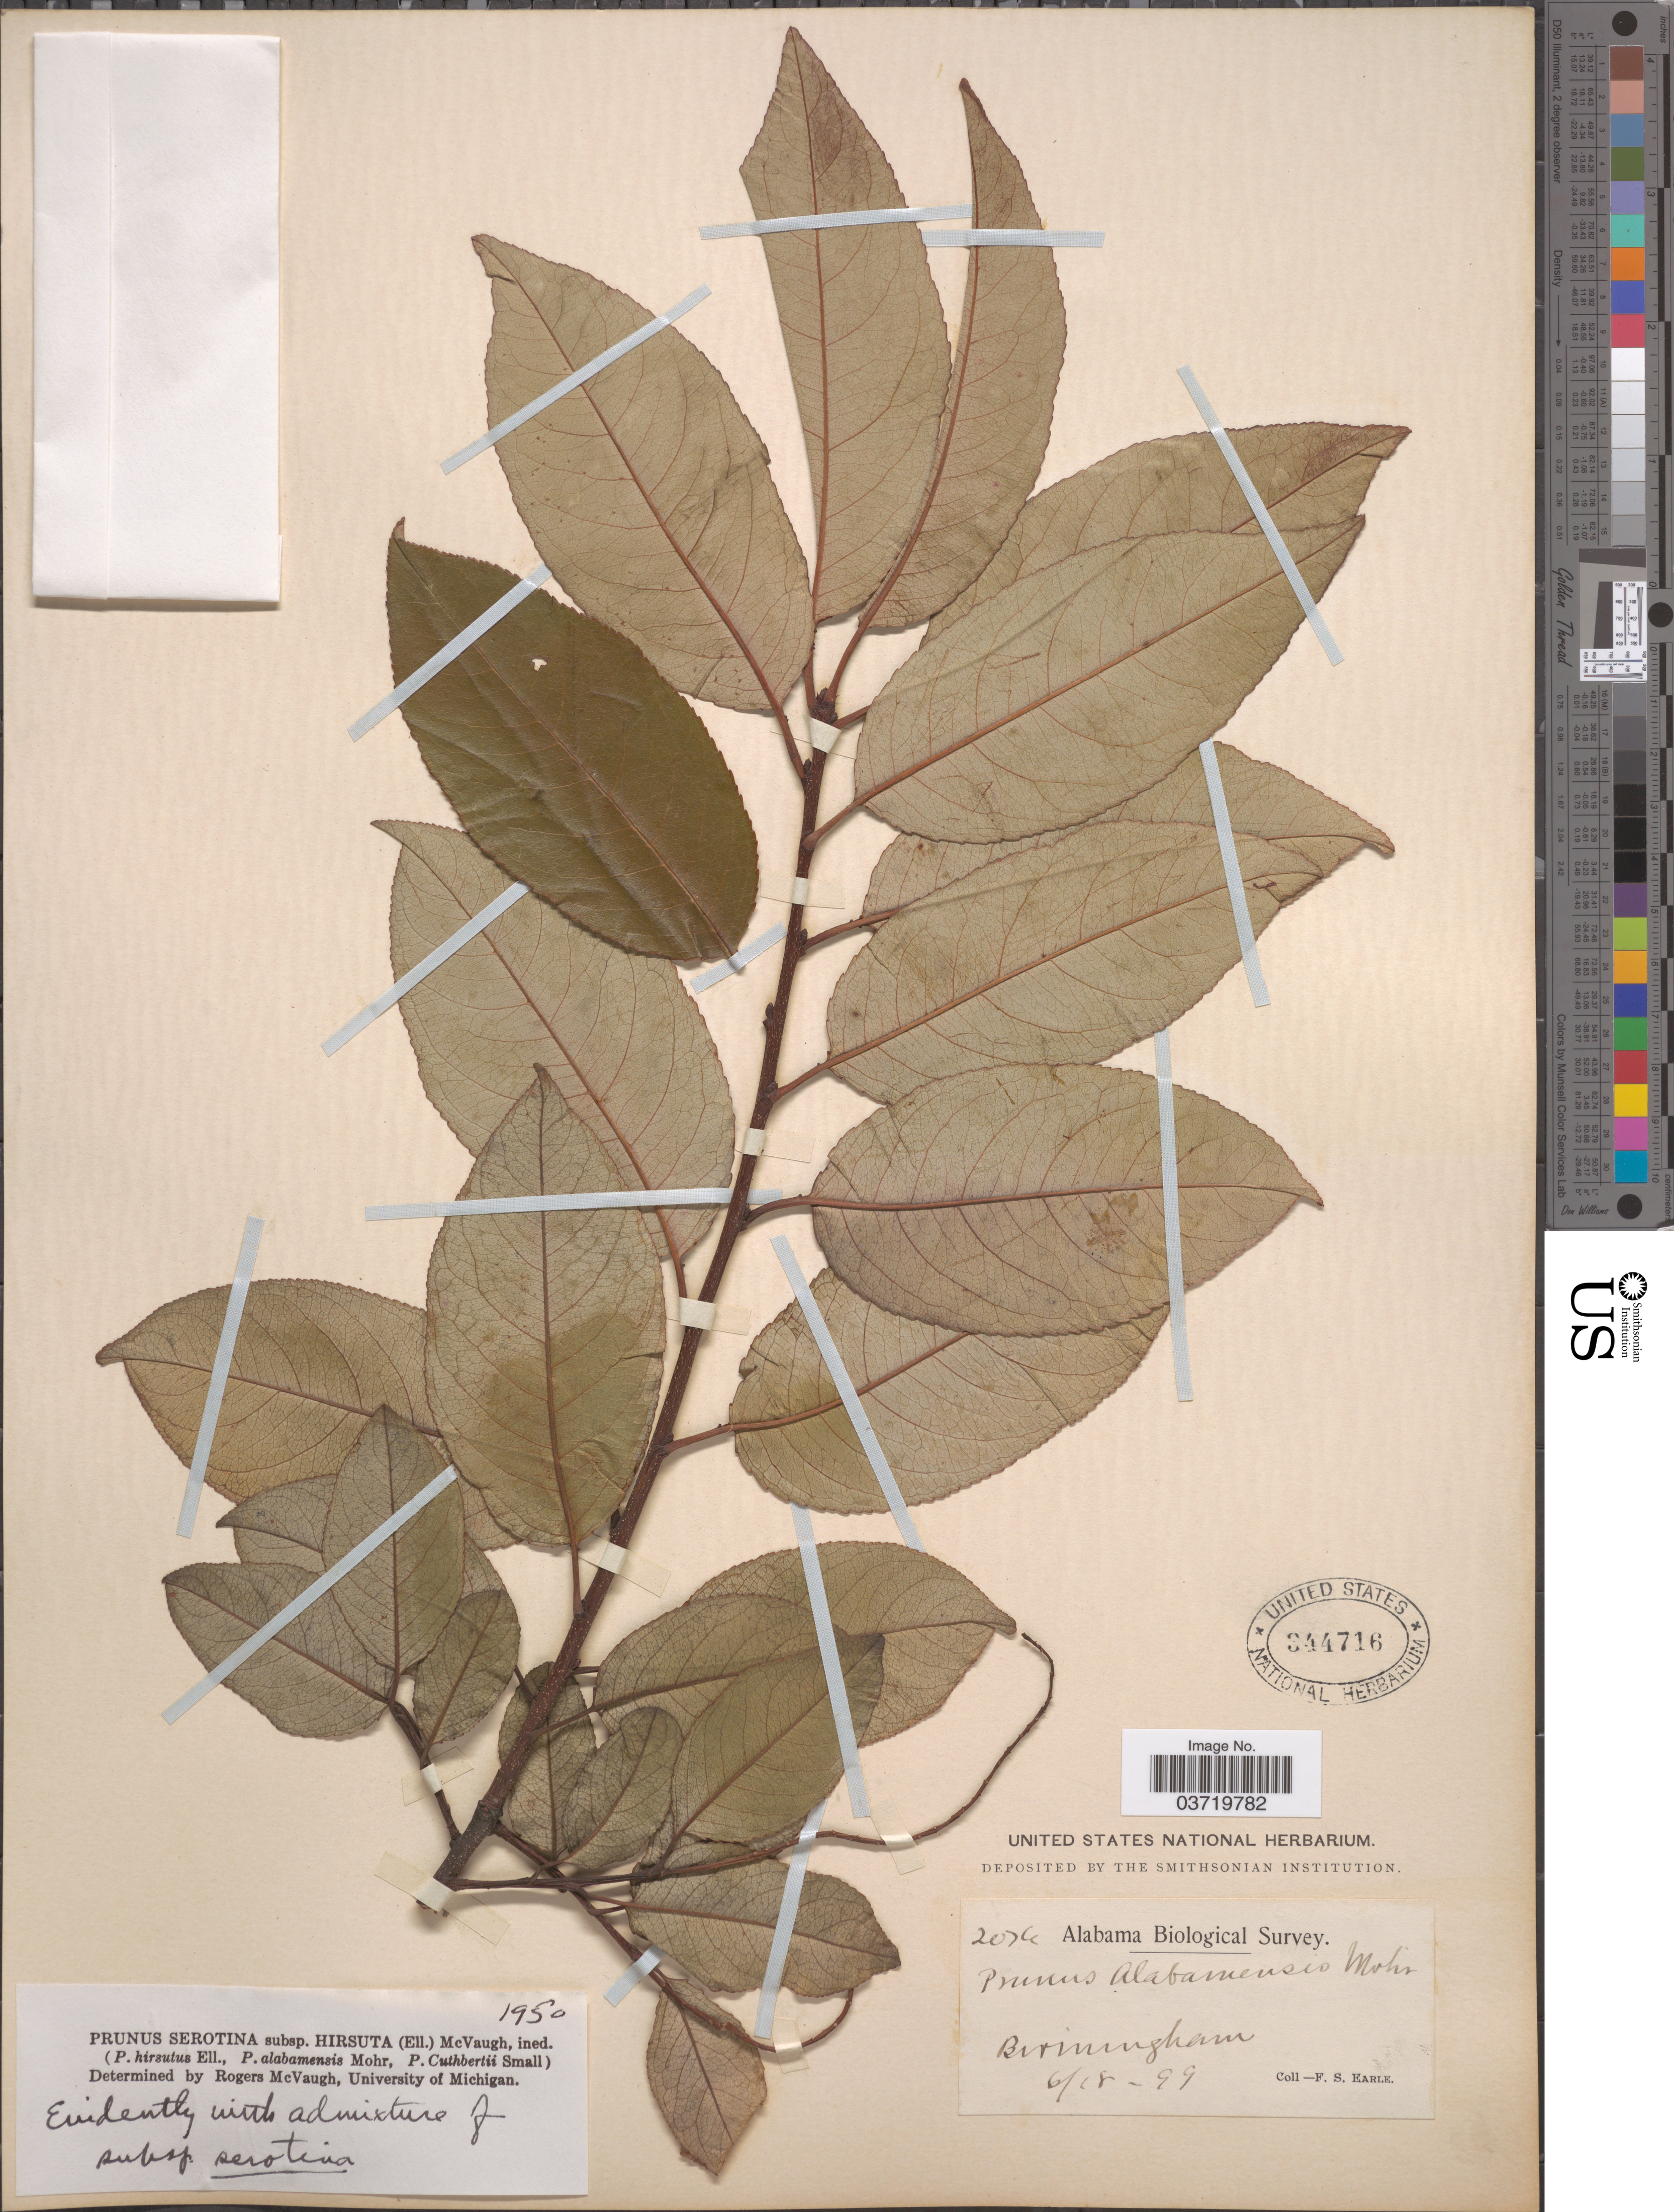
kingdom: Plantae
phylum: Tracheophyta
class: Magnoliopsida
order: Rosales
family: Rosaceae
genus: Prunus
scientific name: Prunus serotina var. serotina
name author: Ehrh.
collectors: F. S. Earle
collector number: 2076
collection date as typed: Transcribed d/m/y: 18/6/99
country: United States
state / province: Alabama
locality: Birmingham.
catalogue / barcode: US 344716